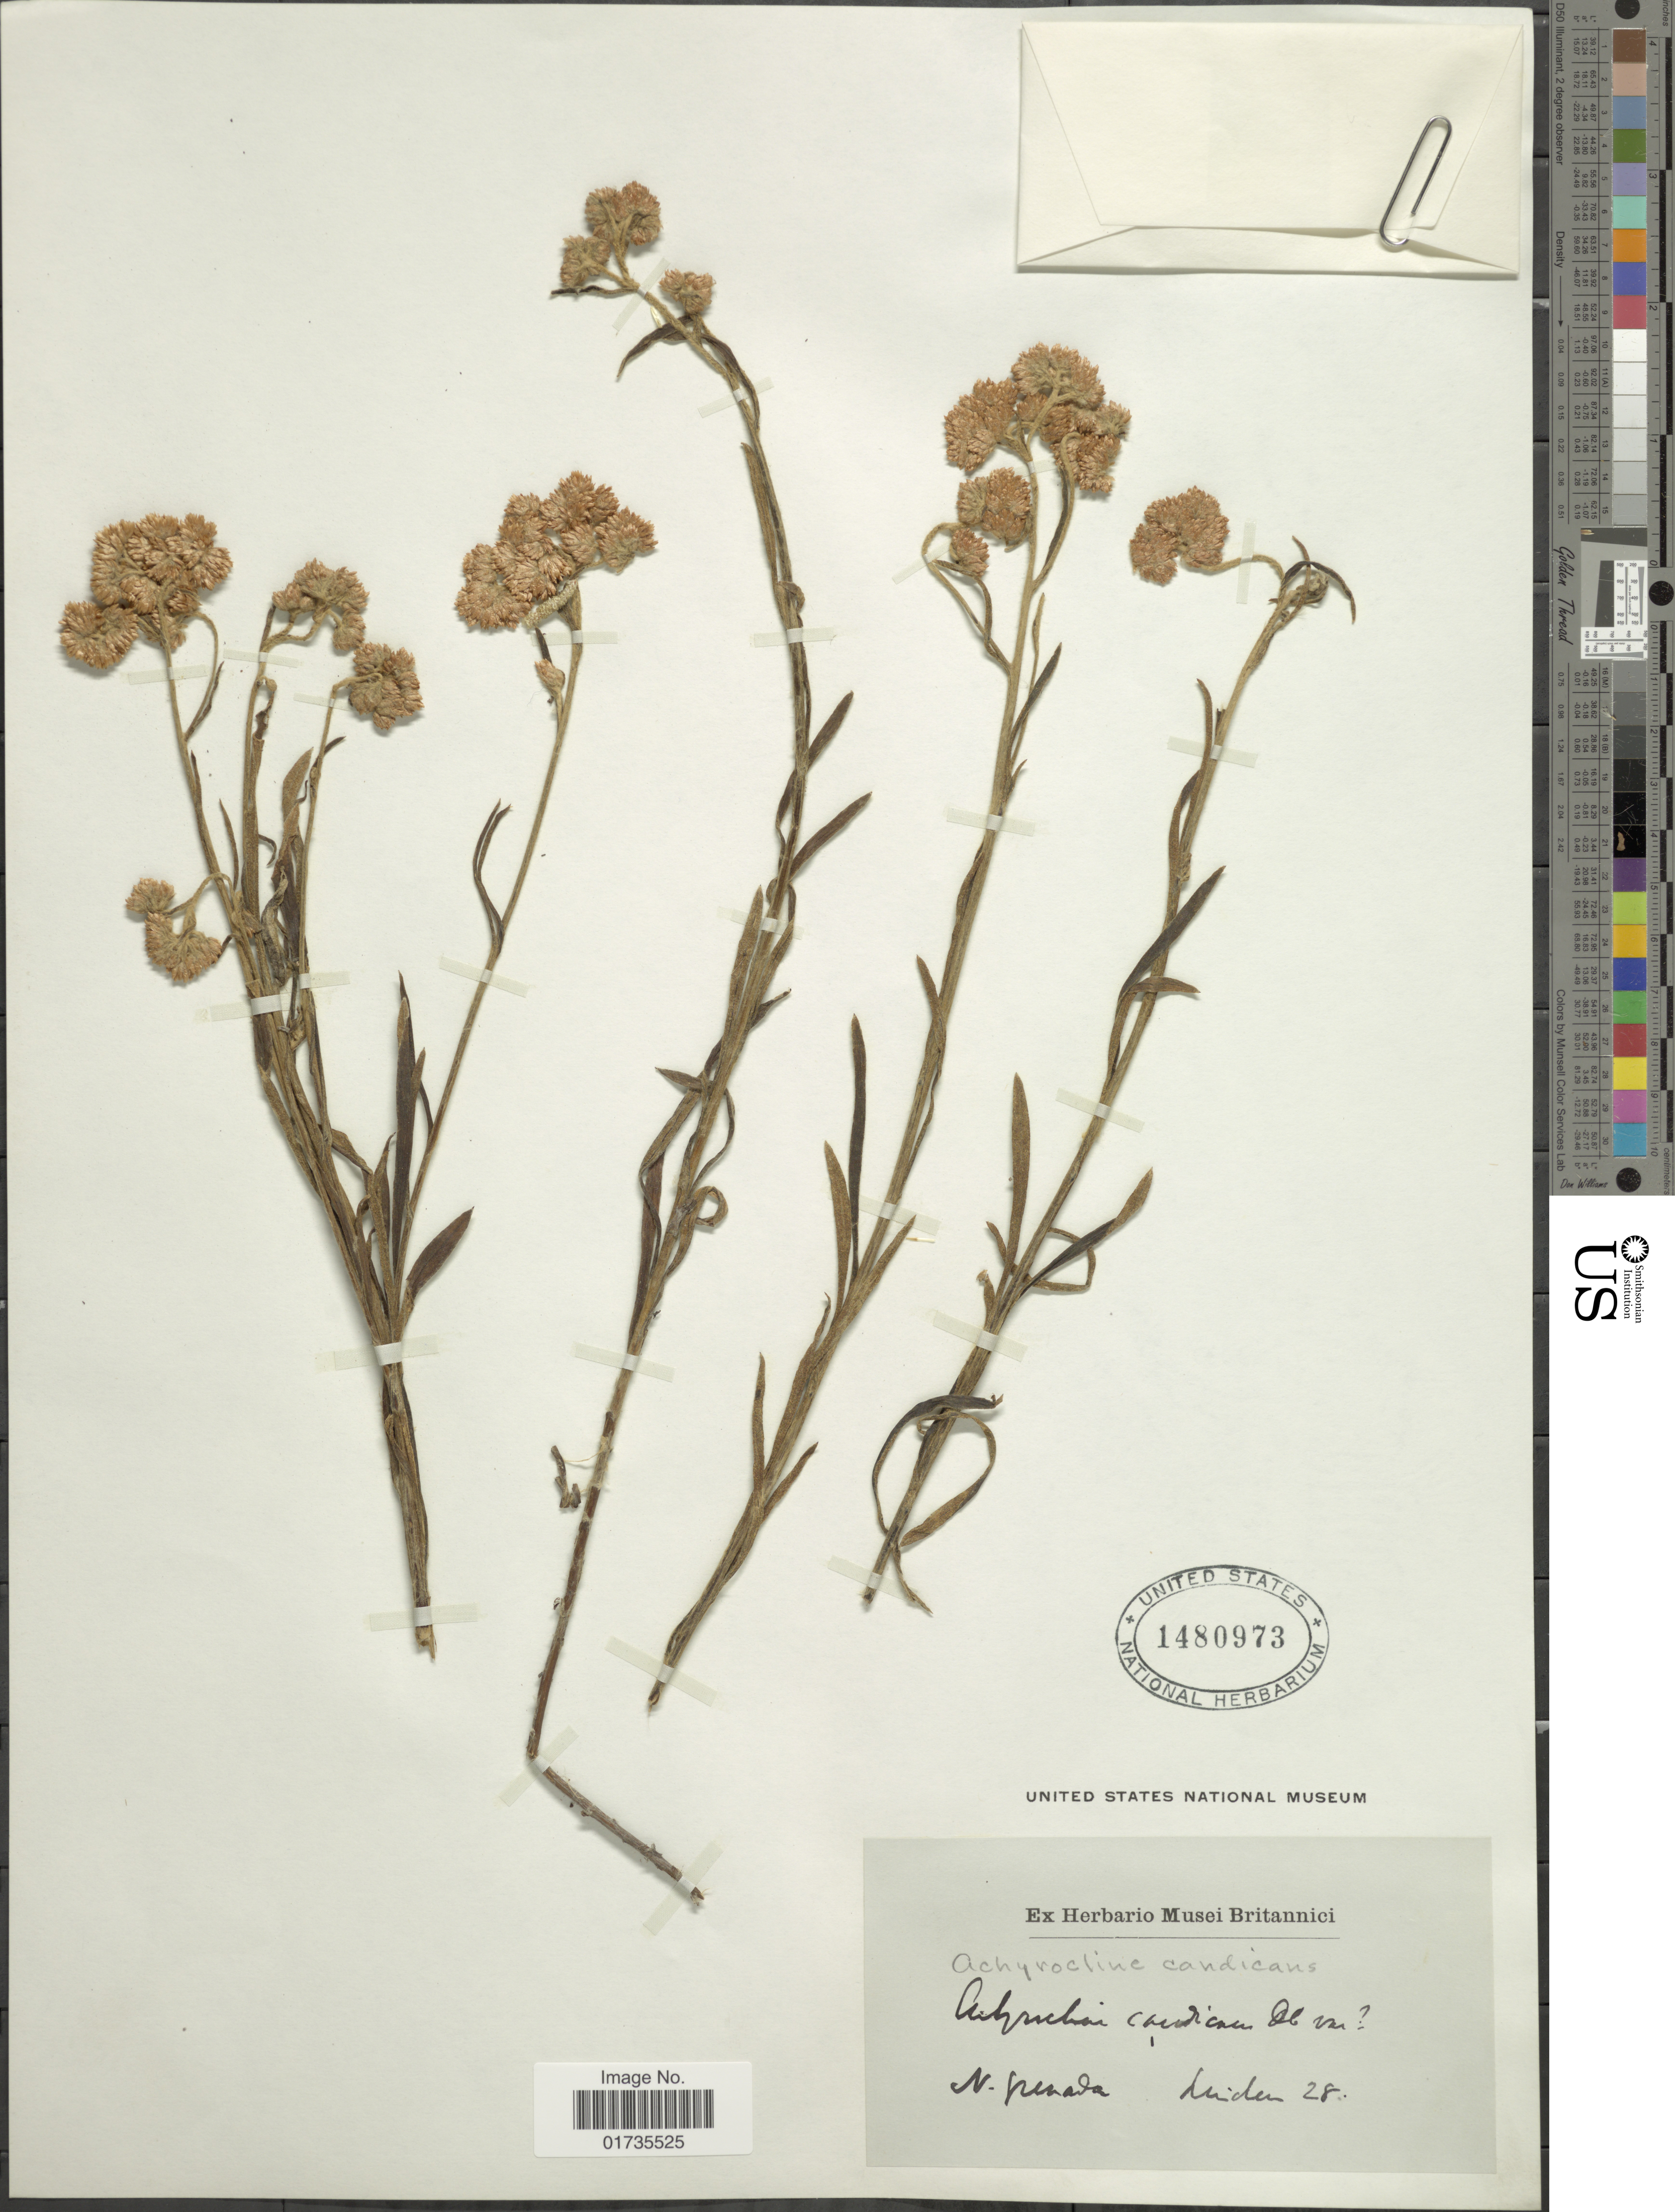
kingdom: Plantae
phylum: Tracheophyta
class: Magnoliopsida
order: Asterales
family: Asteraceae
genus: Achyrocline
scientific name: Achyrocline candicans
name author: (Kunth) DC.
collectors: -- Linden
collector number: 28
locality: N. Grenada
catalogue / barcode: US 1480973